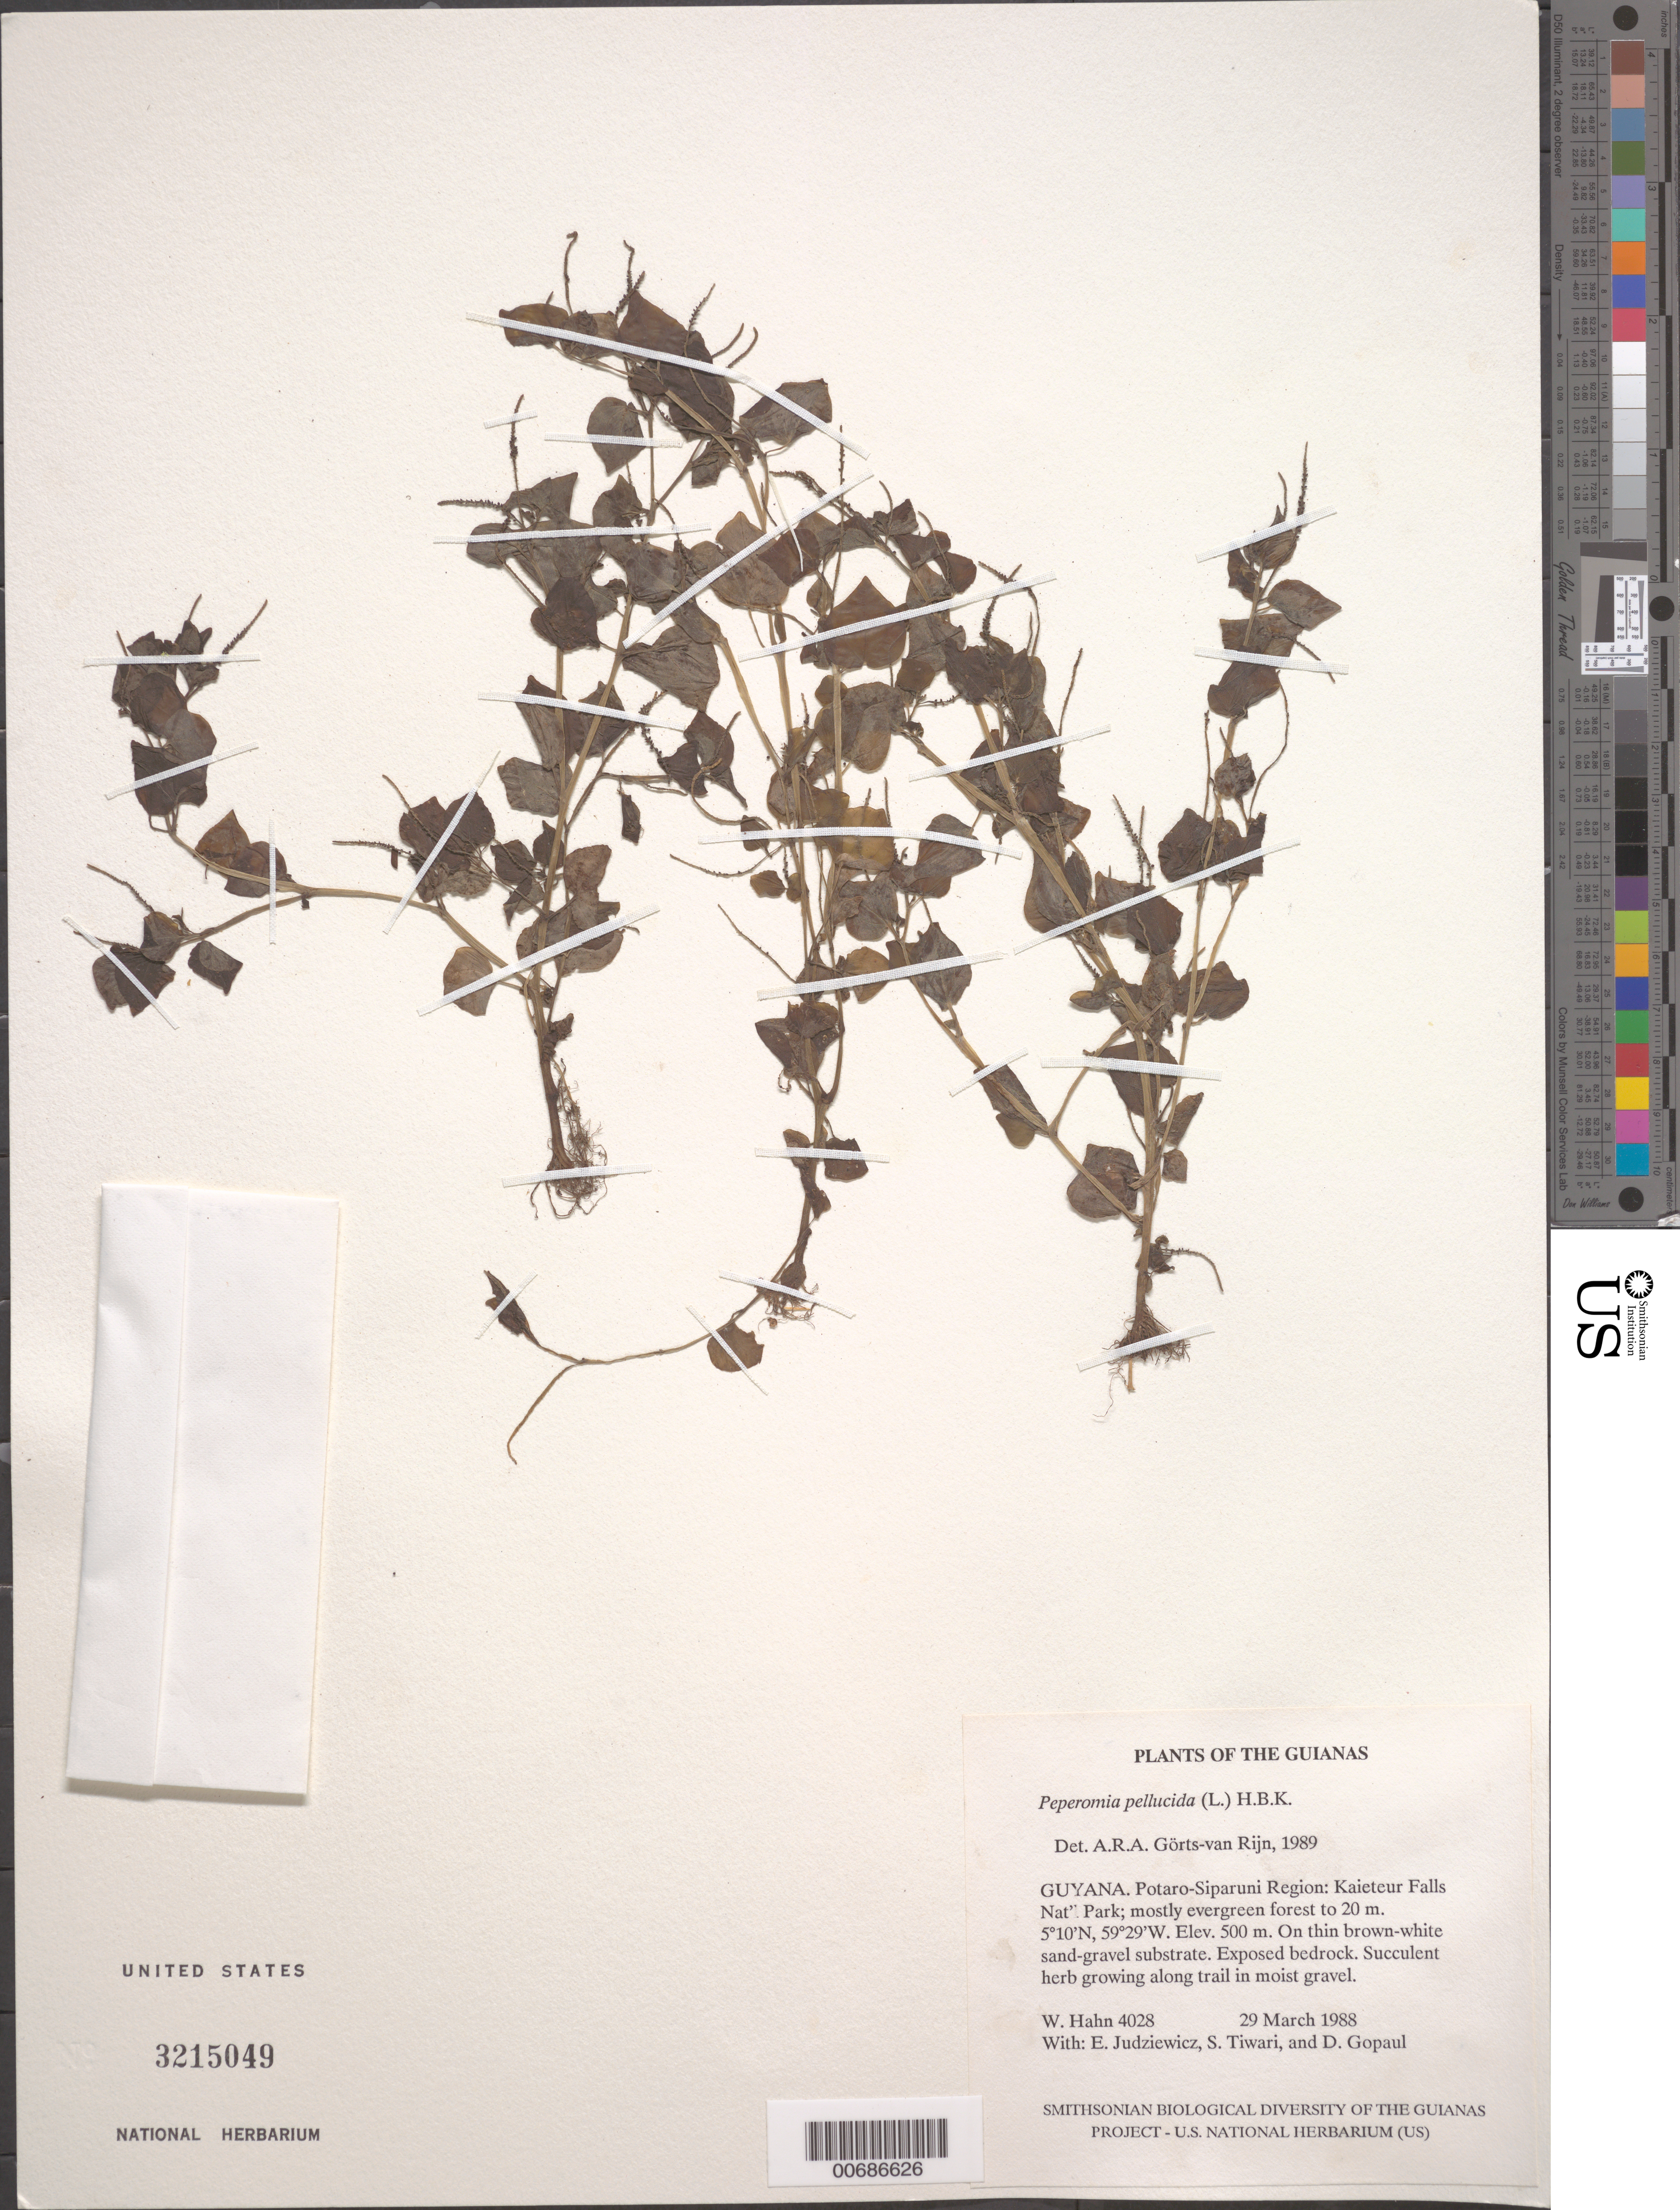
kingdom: Plantae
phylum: Tracheophyta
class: Magnoliopsida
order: Piperales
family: Piperaceae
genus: Peperomia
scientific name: Peperomia pellucida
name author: (L.) Kunth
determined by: Görts-van Rijn, A. R. A.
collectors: W. Hahn, E. J. Judziewicz, S. Tiwari & D. Gopaul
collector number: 4028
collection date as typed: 29 March 1988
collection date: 1988-03-29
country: Guyana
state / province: Potaro-Siparuni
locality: Kaieteur Falls National Park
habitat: Mostly evergreen forest to 20 m on thin brown-white sand-gravel substrate. Exposed bedrock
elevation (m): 500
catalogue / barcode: US 3215949